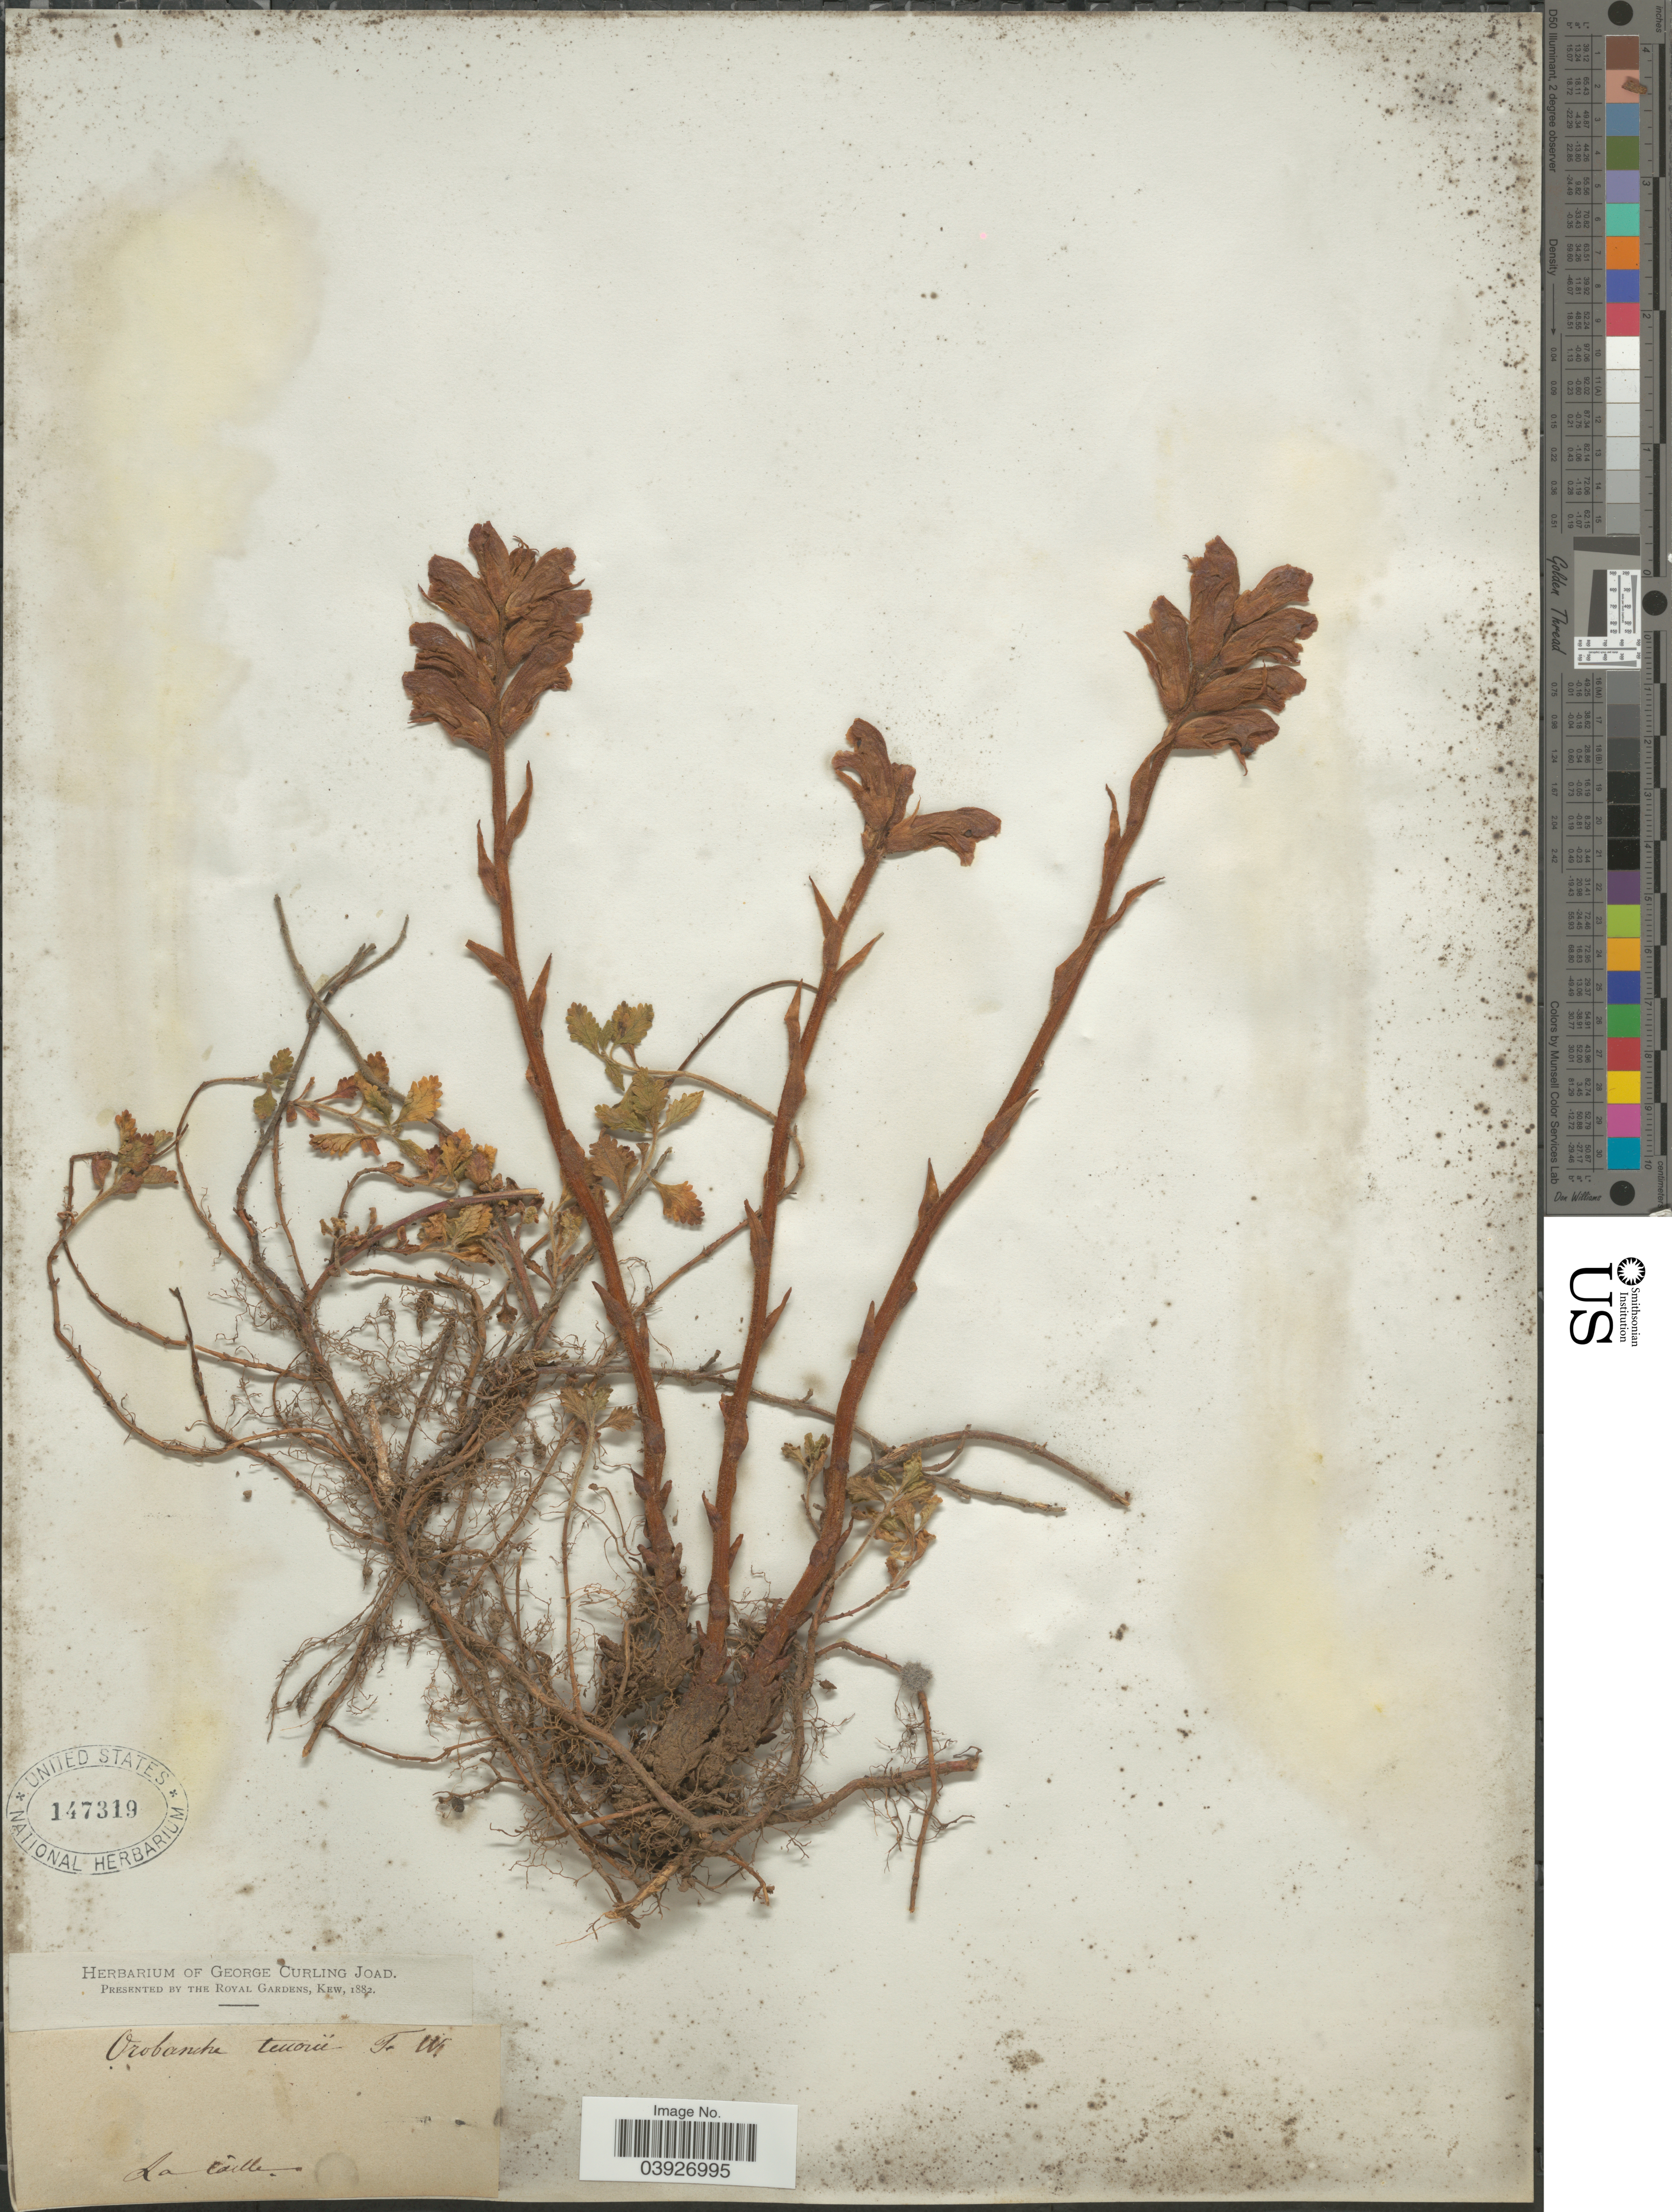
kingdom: Plantae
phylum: Tracheophyta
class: Magnoliopsida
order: Lamiales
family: Orobanchaceae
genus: Orobanche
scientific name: Orobanche teucrii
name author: Holandre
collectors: ex herb. George Curling Joad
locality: La Cáille.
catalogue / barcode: US 147319